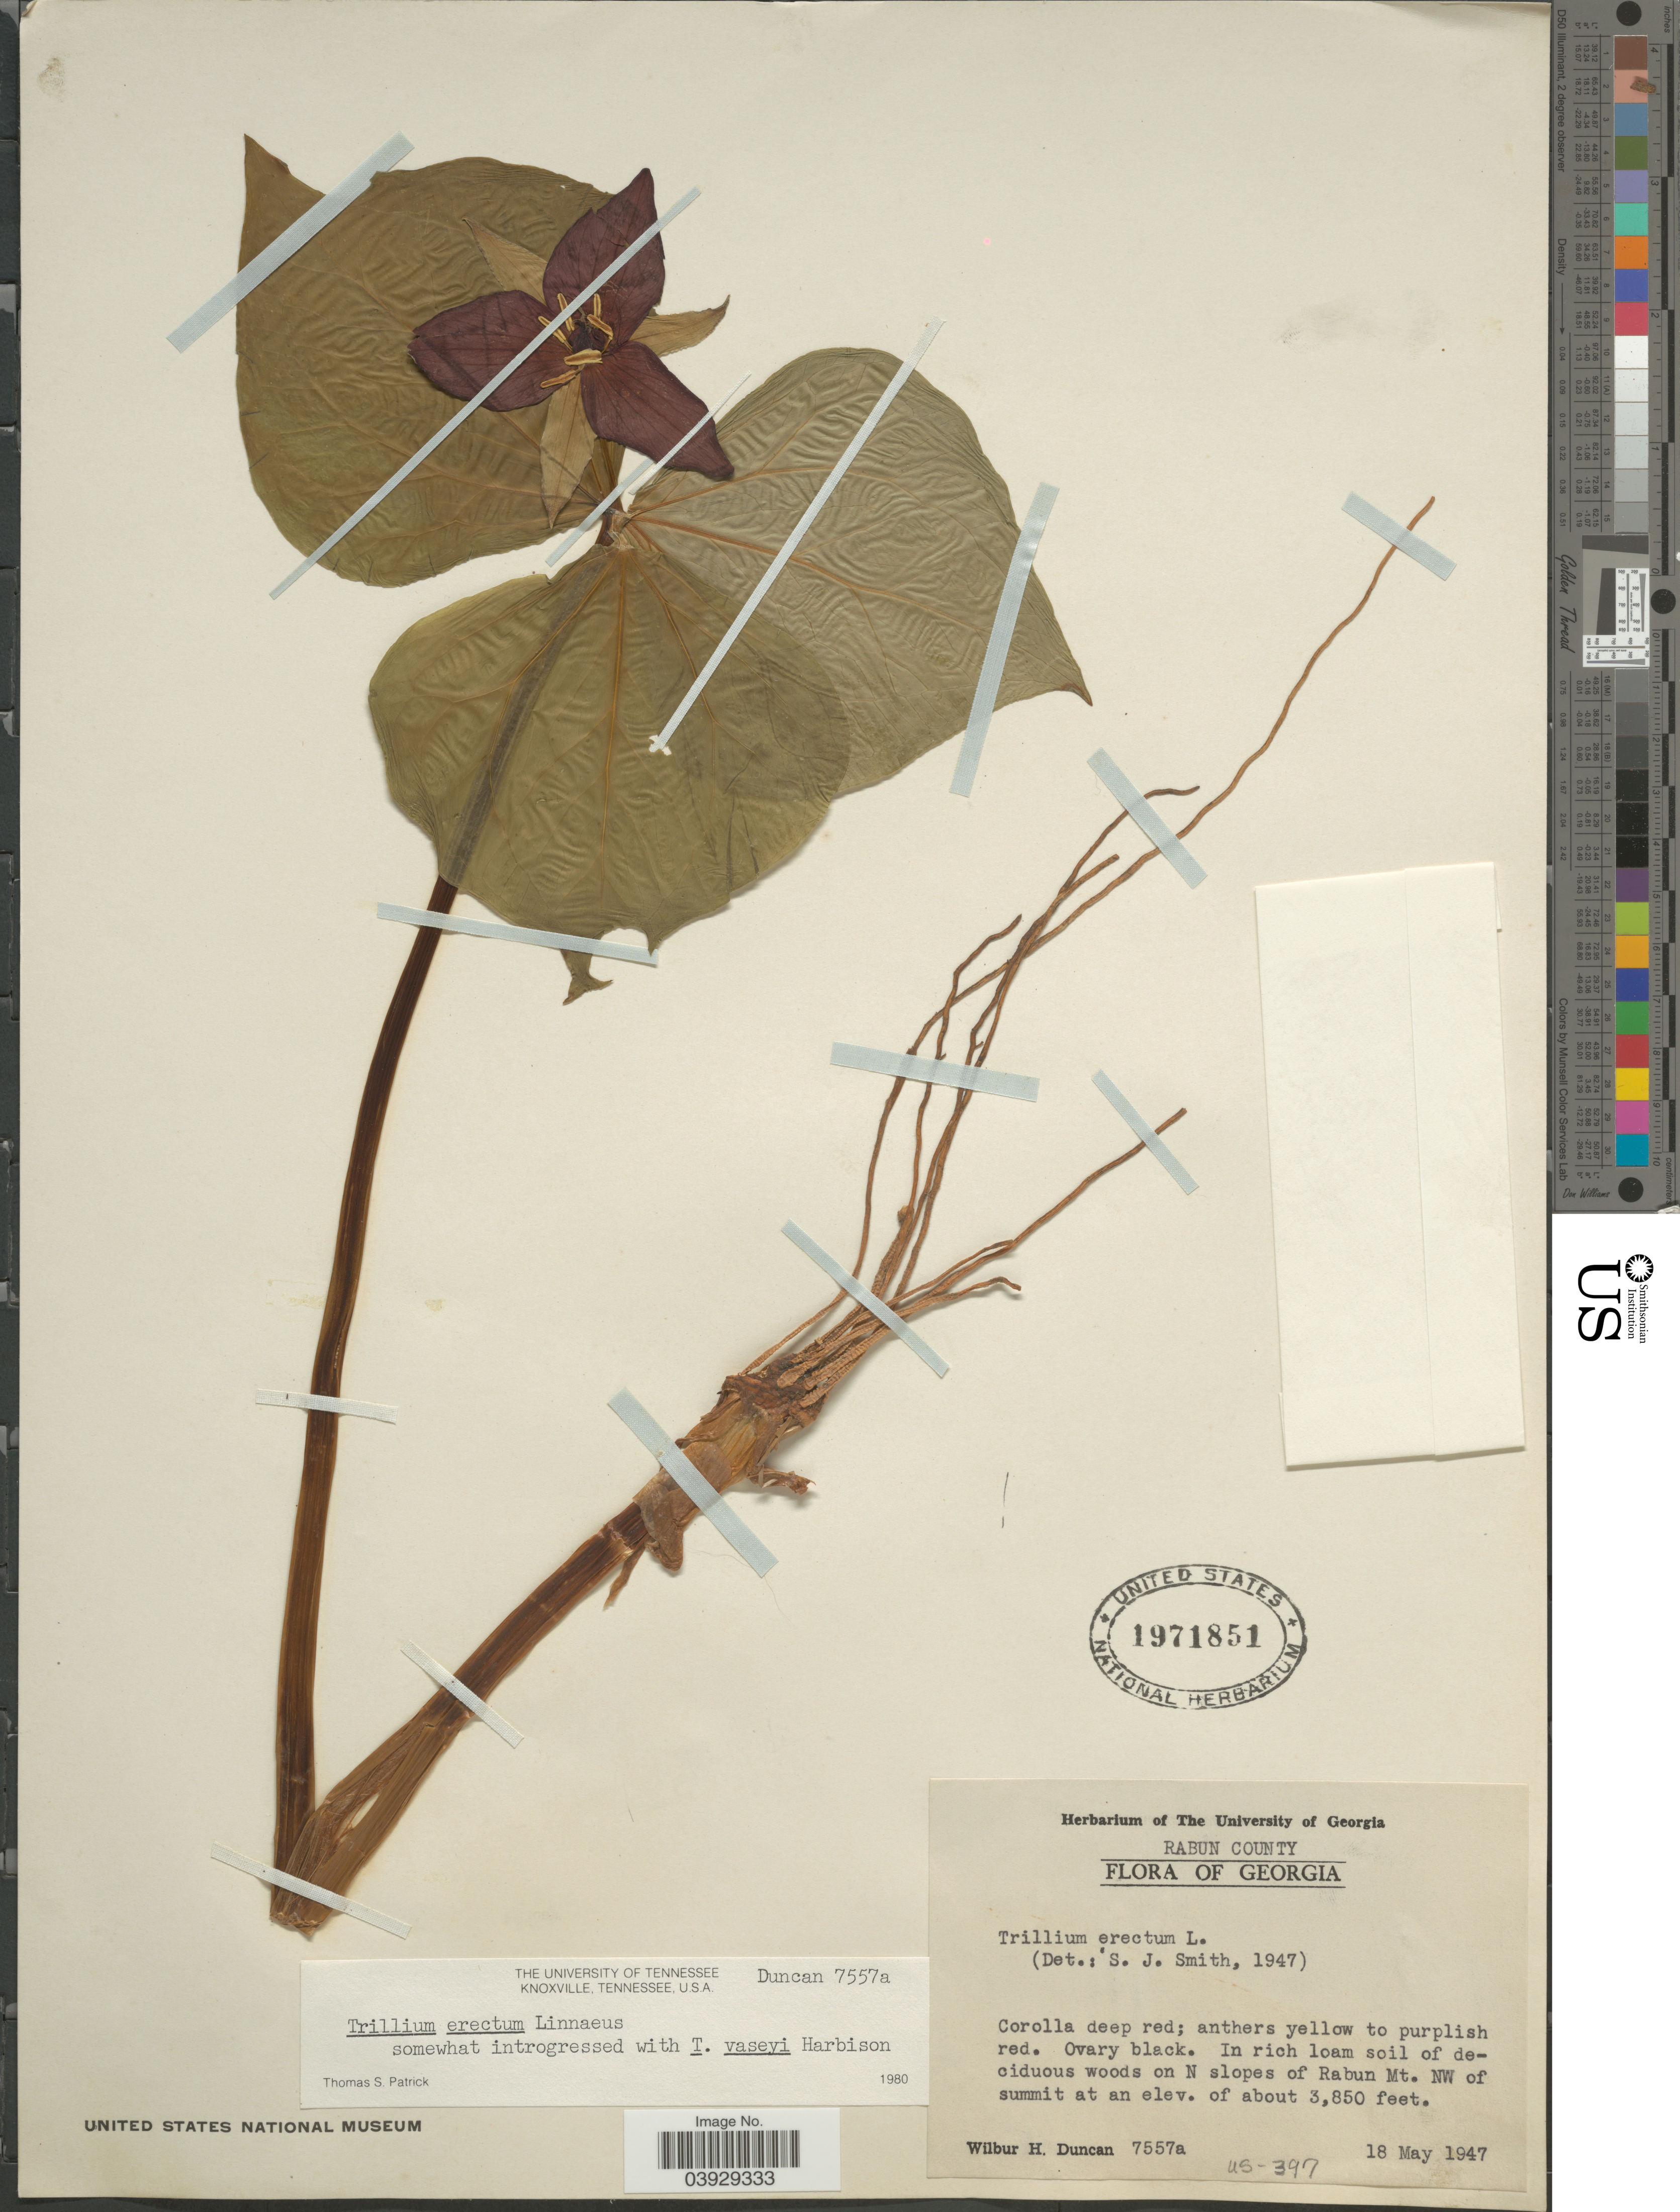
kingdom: Plantae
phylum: Tracheophyta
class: Liliopsida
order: Liliales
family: Melanthiaceae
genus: Trillium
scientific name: Trillium erectum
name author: L.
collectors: W. H. Duncan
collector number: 7557a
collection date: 1947-05-18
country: United States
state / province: Georgia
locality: Rabun County. On N slopes of Rabun Mt. NW of summit.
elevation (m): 1173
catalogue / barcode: US 1971851